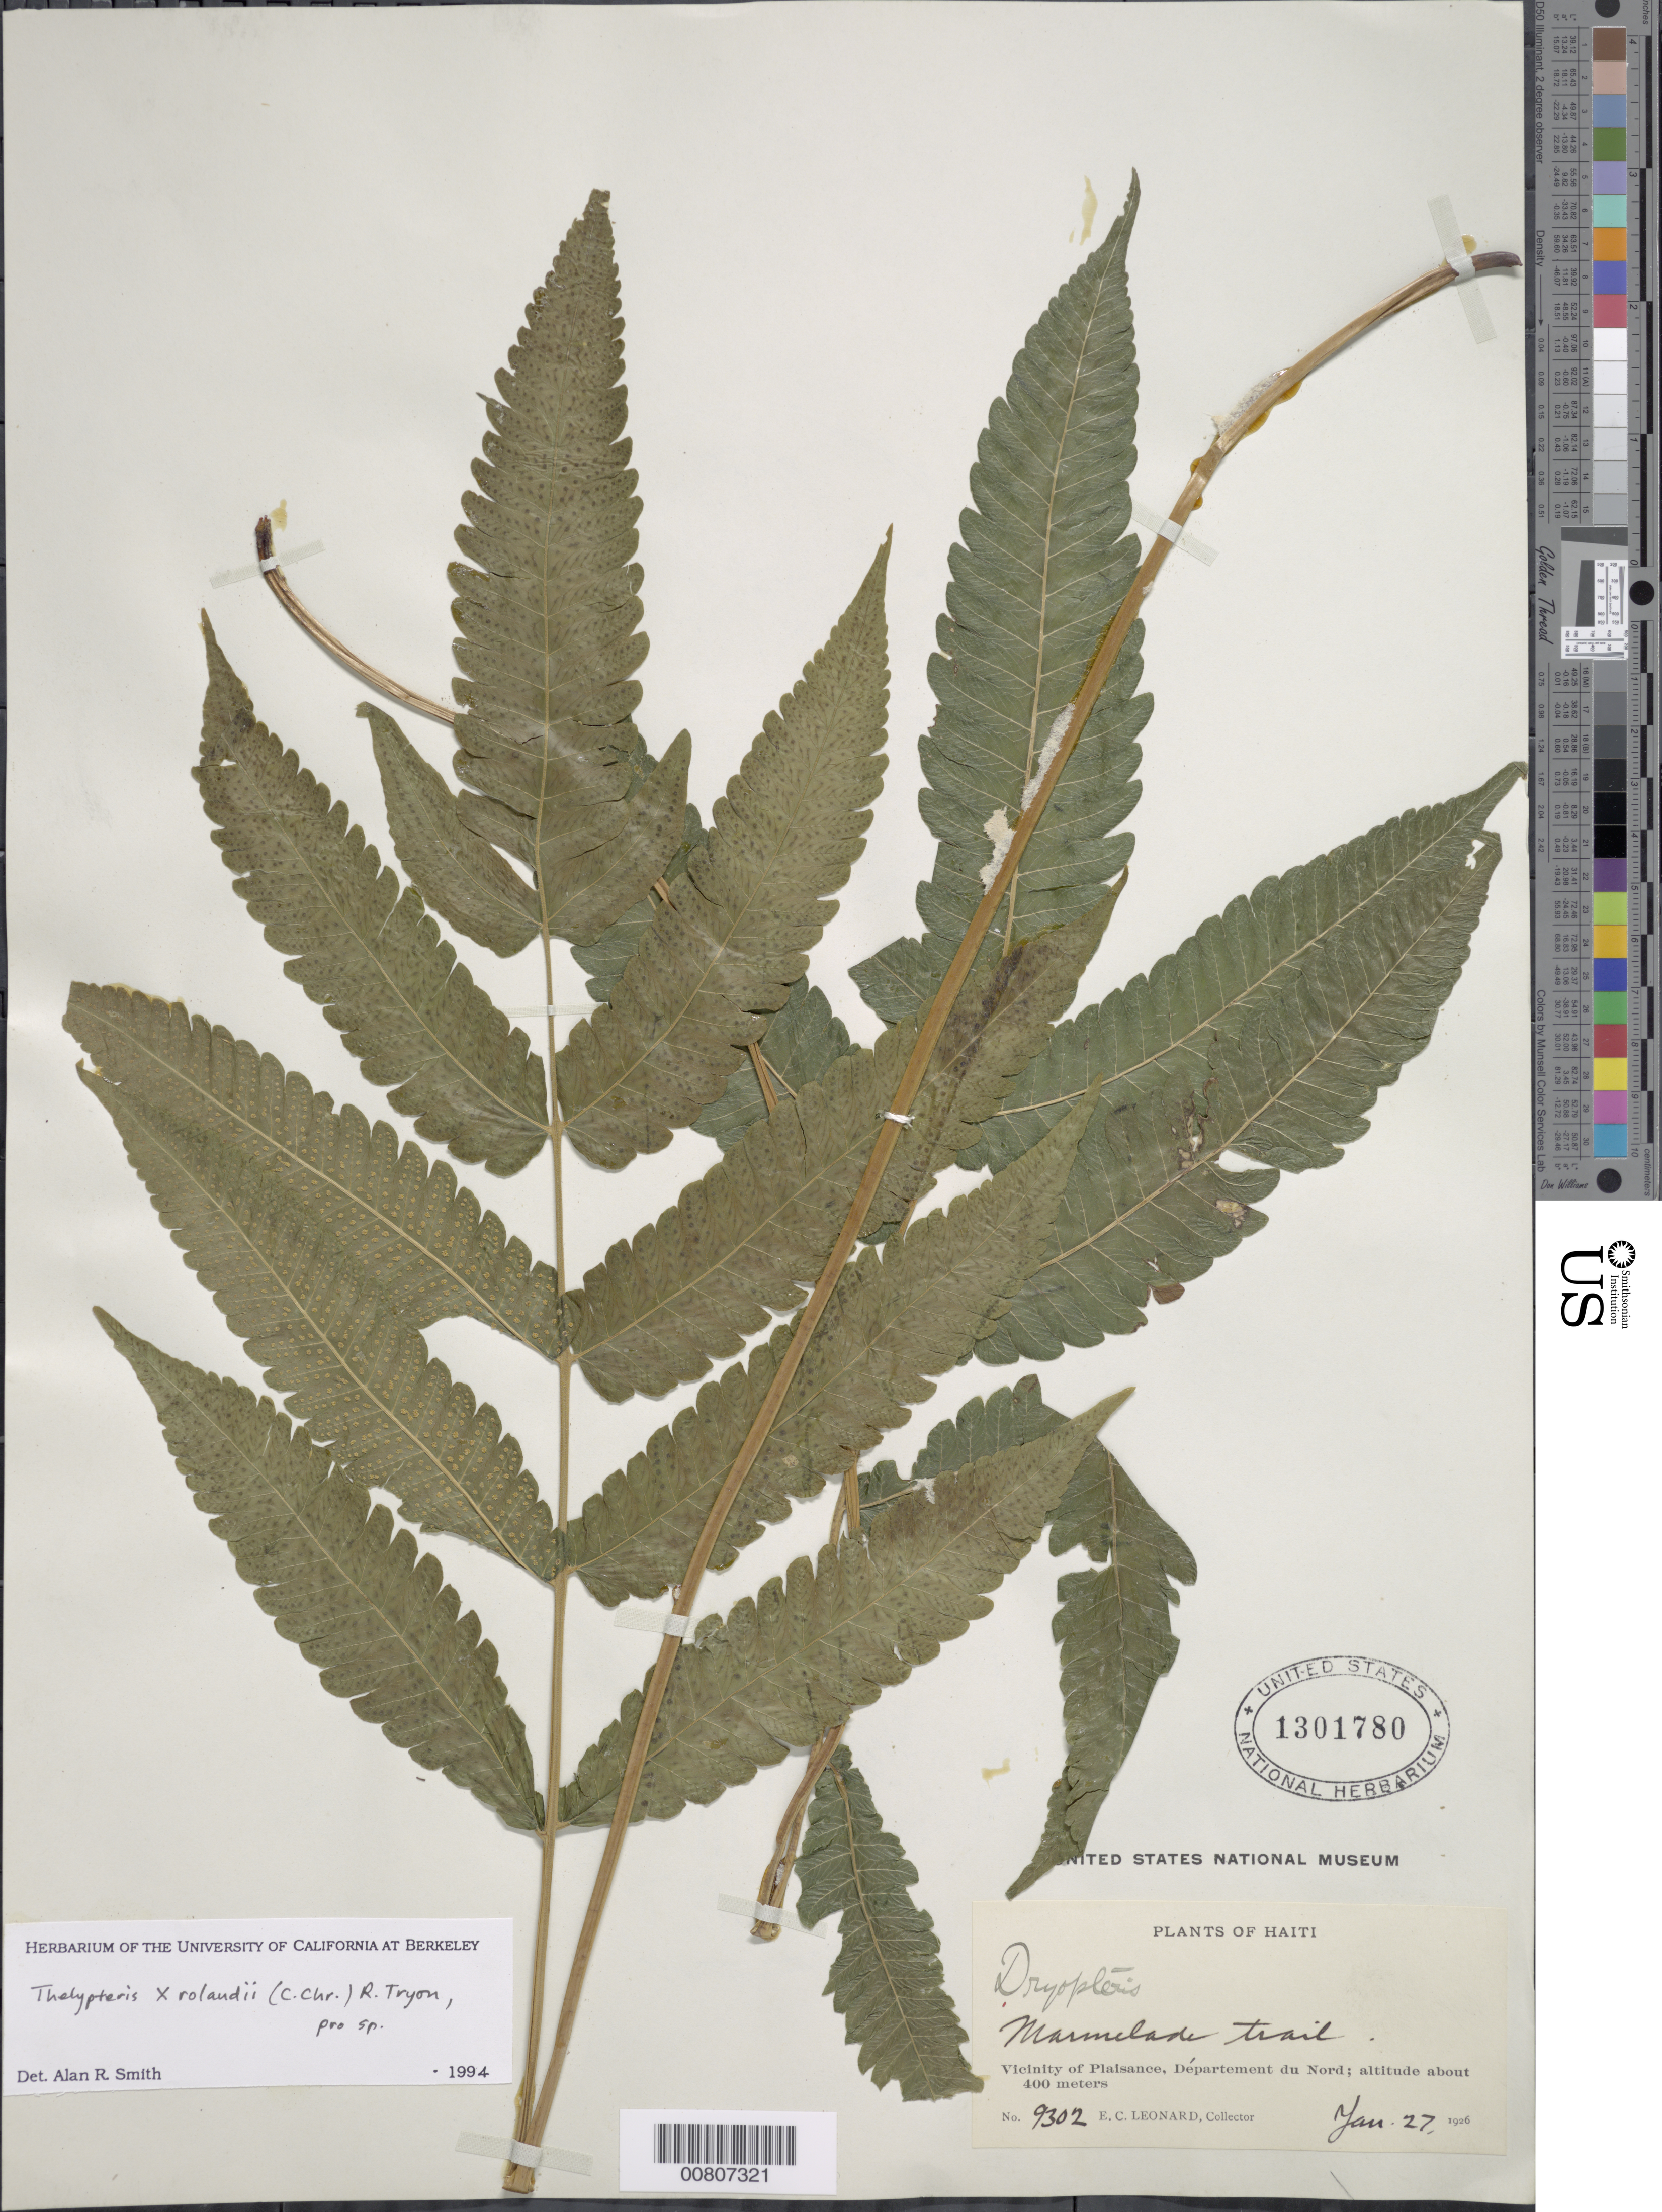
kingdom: Plantae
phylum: Tracheophyta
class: Polypodiopsida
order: Polypodiales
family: Thelypteridaceae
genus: Goniopteris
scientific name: Goniopteris rolandii (C. Chr.) comb. nov., ined 2015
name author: (C. Chr.)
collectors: E. C. Leonard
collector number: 9302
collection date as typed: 27 Jan 1926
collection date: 1926-01-27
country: Haiti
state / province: Nord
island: Hispaniola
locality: Olaisance vicinity, Marmelade trail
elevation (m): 400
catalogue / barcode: US 1301780